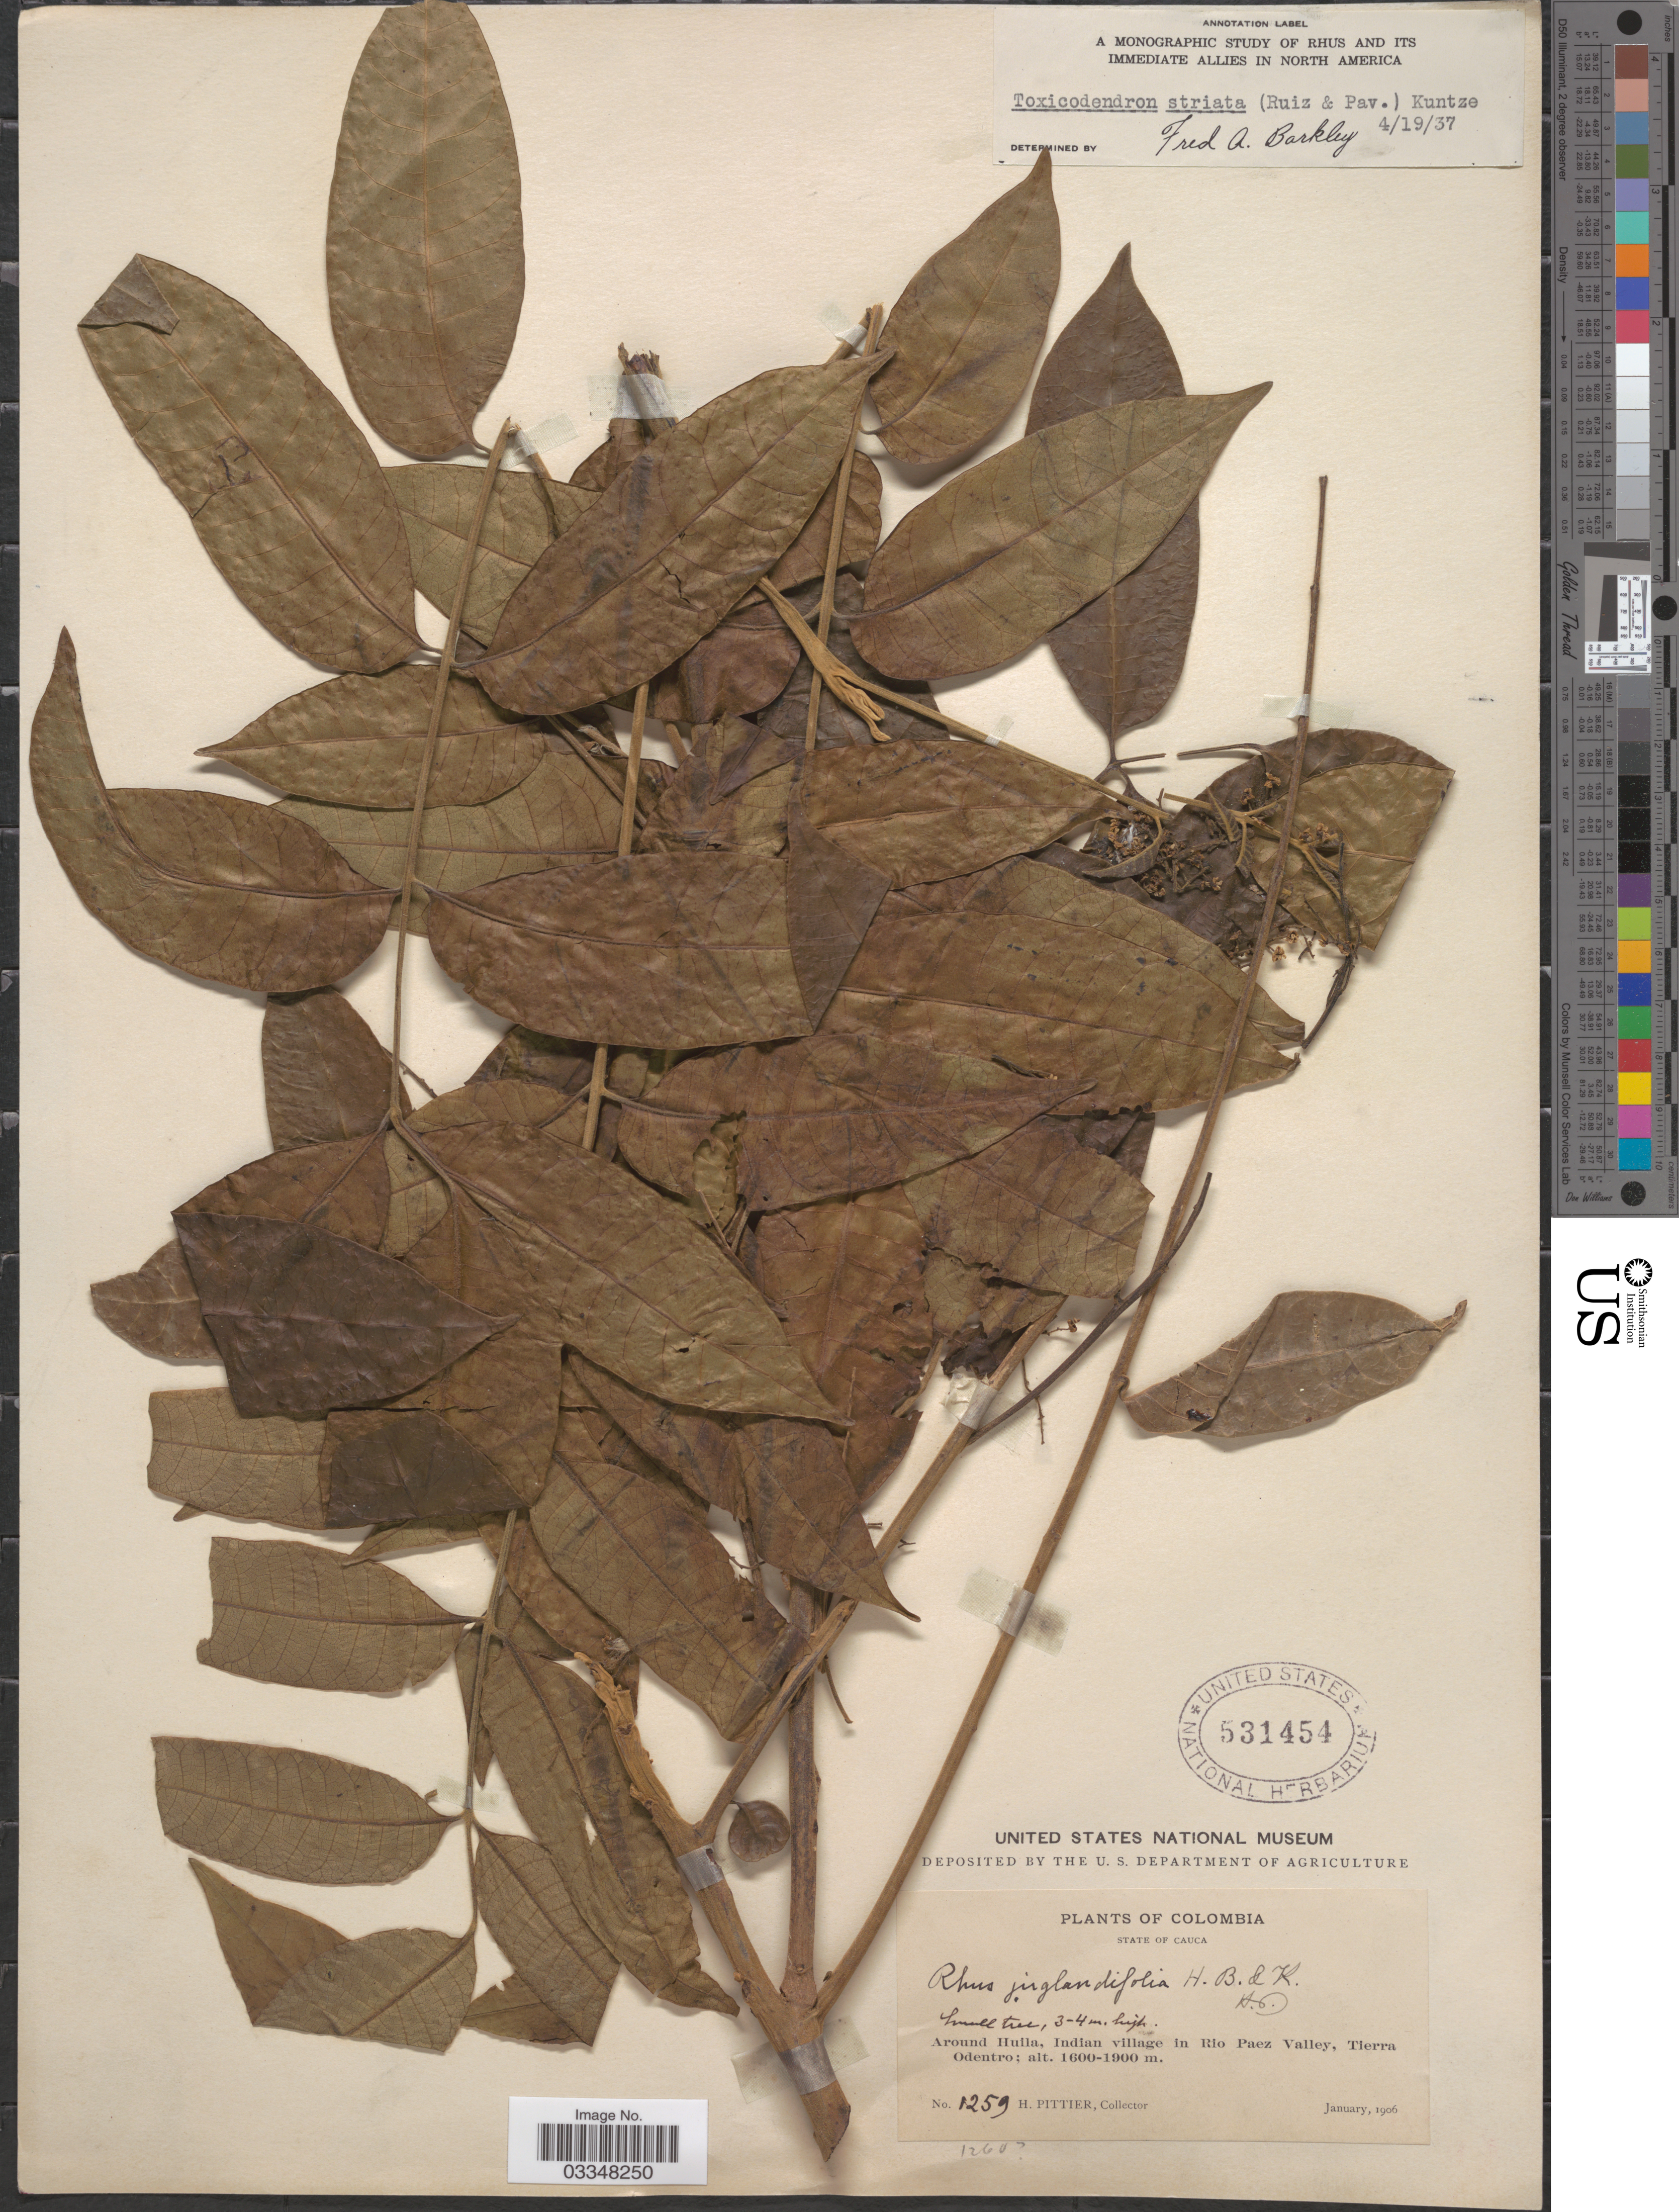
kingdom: Plantae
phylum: Tracheophyta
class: Magnoliopsida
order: Sapindales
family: Anacardiaceae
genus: Toxicodendron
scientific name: Toxicodendron striatum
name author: (Ruiz & Pav.) Kuntze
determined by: Mitchell, John D.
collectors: H. F. Pittier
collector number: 1259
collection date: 1906-01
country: Colombia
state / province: Cauca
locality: Around Huila, Indian village in Rio Paez Valley, Tierra Odentro.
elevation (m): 1600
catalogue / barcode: US 531454